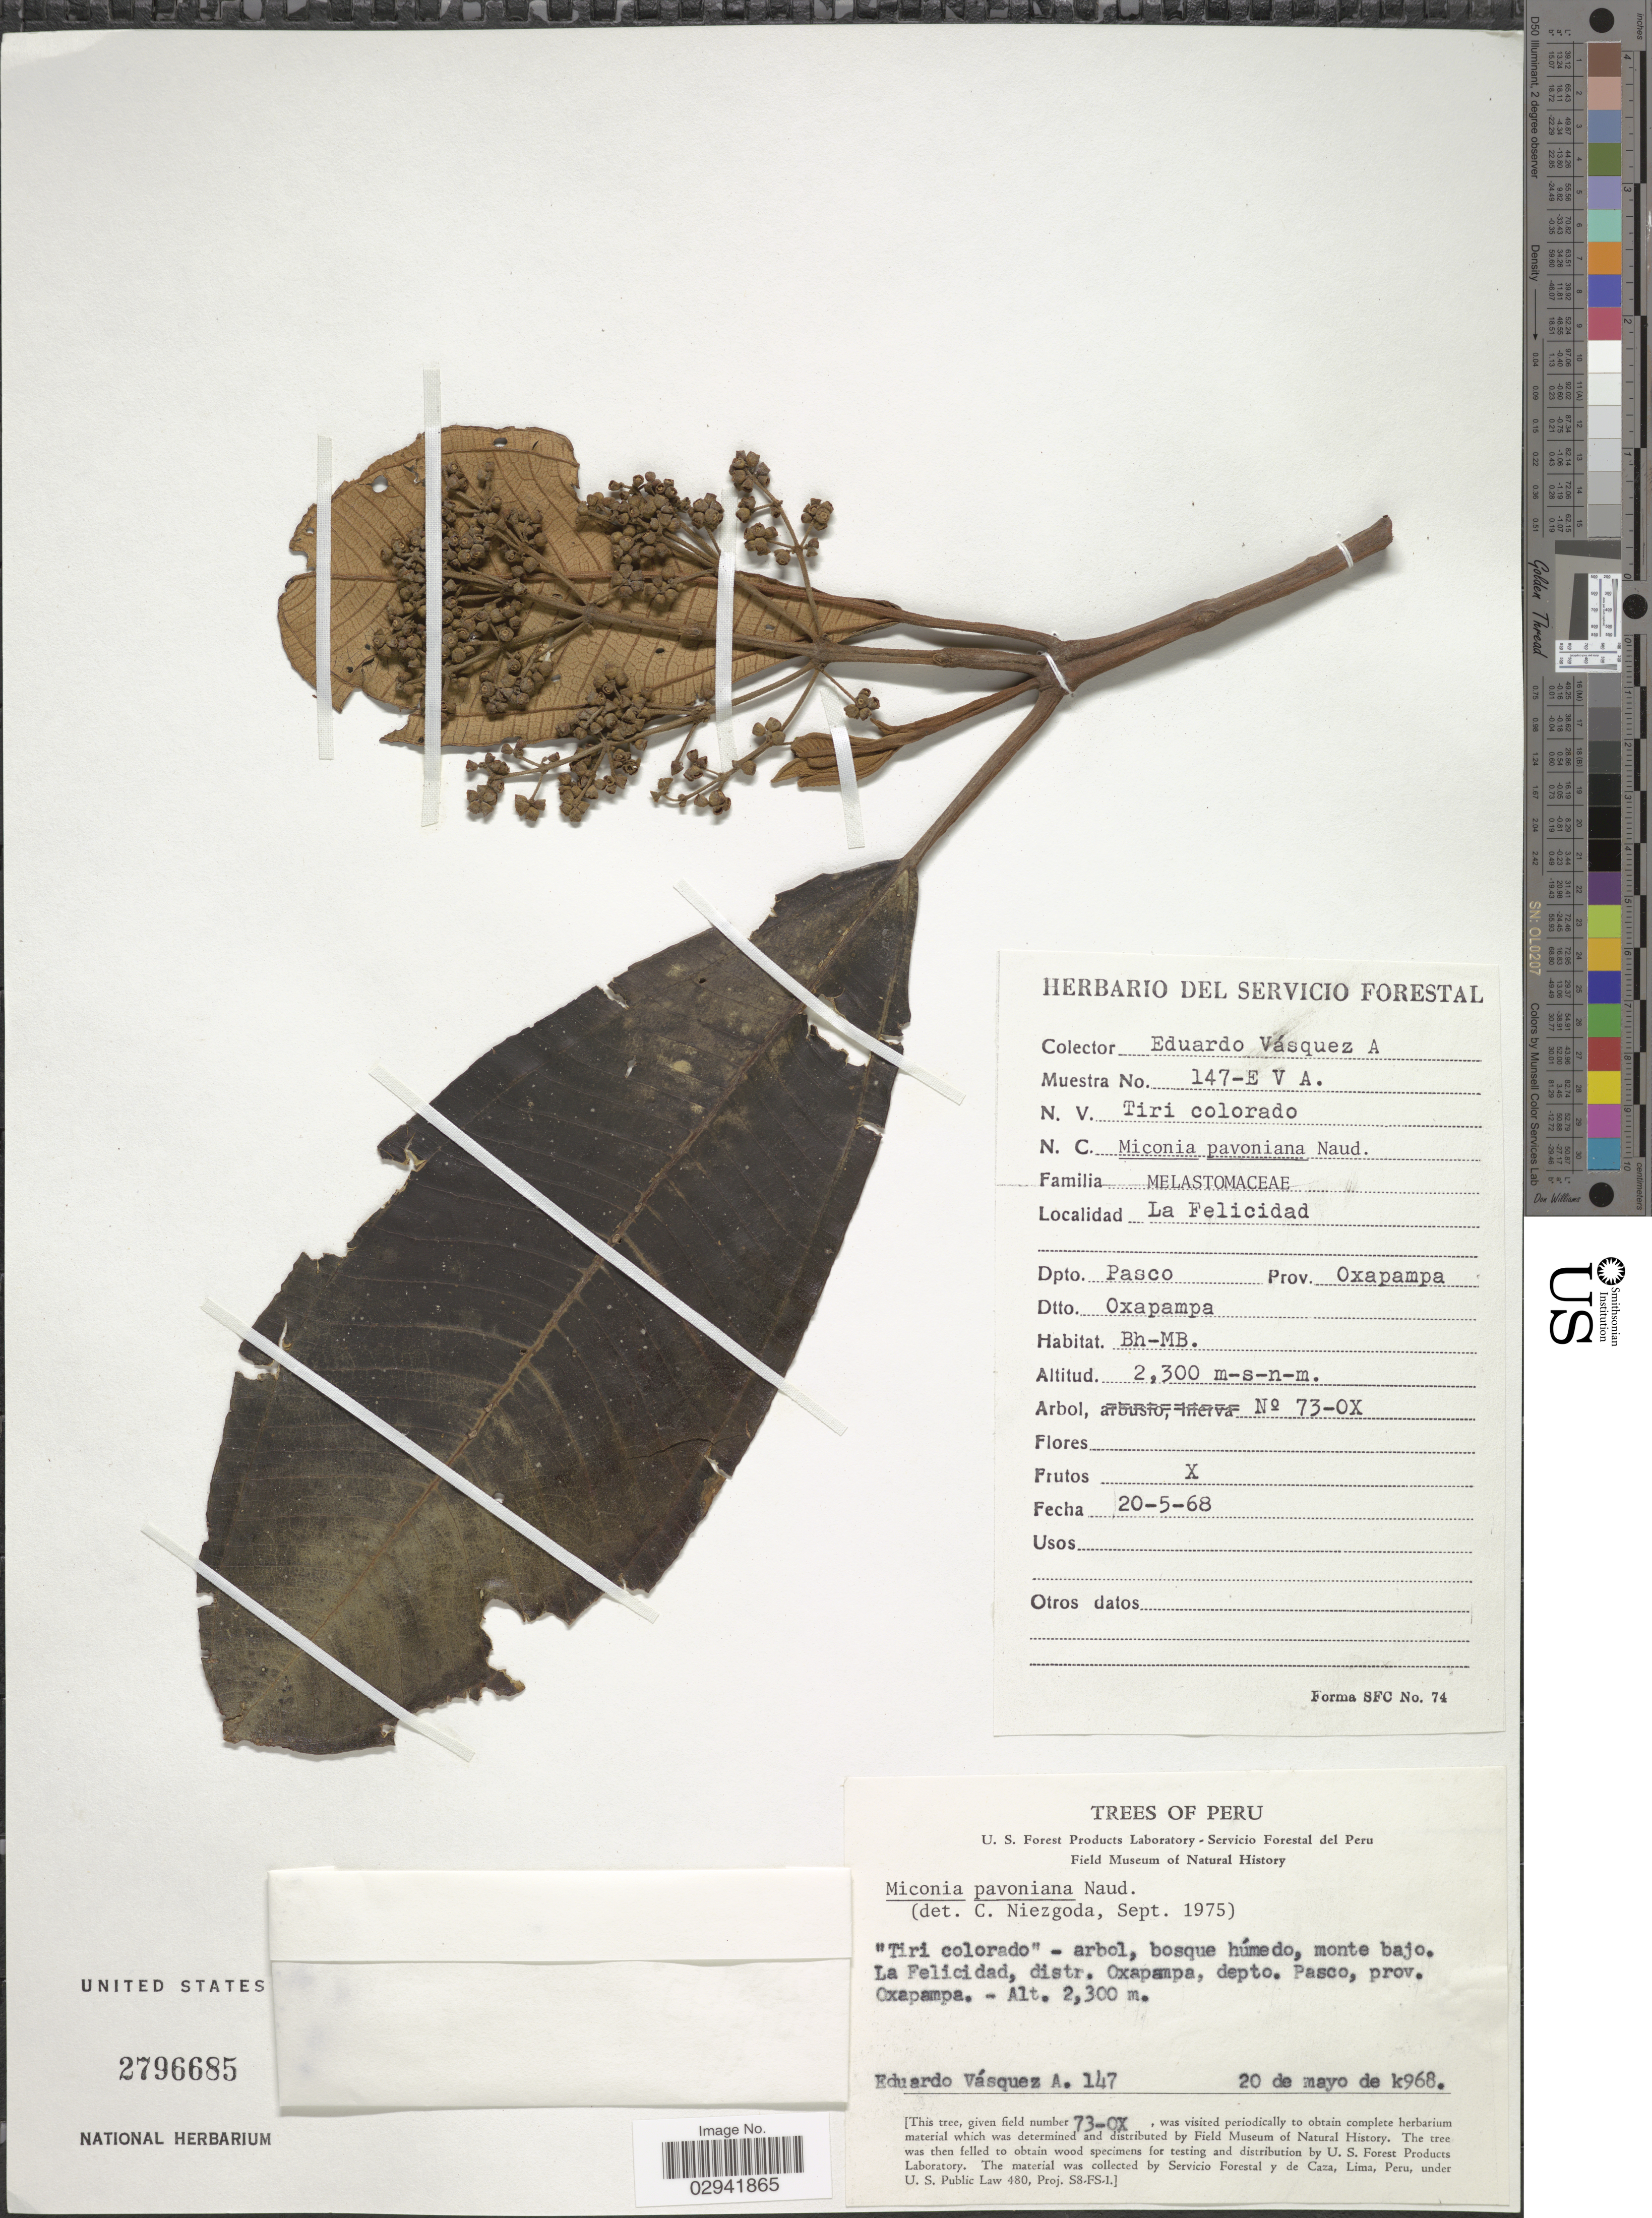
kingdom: Plantae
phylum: Tracheophyta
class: Magnoliopsida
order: Myrtales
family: Melastomataceae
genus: Miconia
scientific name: Miconia pavoniana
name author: Naudin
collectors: E. Vasquez A.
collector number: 147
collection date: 1968-05-20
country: Peru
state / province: Pasco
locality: La Felicidad, Dpto. Pasco, Prov. Oxapampa, Dtto. Oxapampa.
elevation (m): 2300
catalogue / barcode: US 2796685